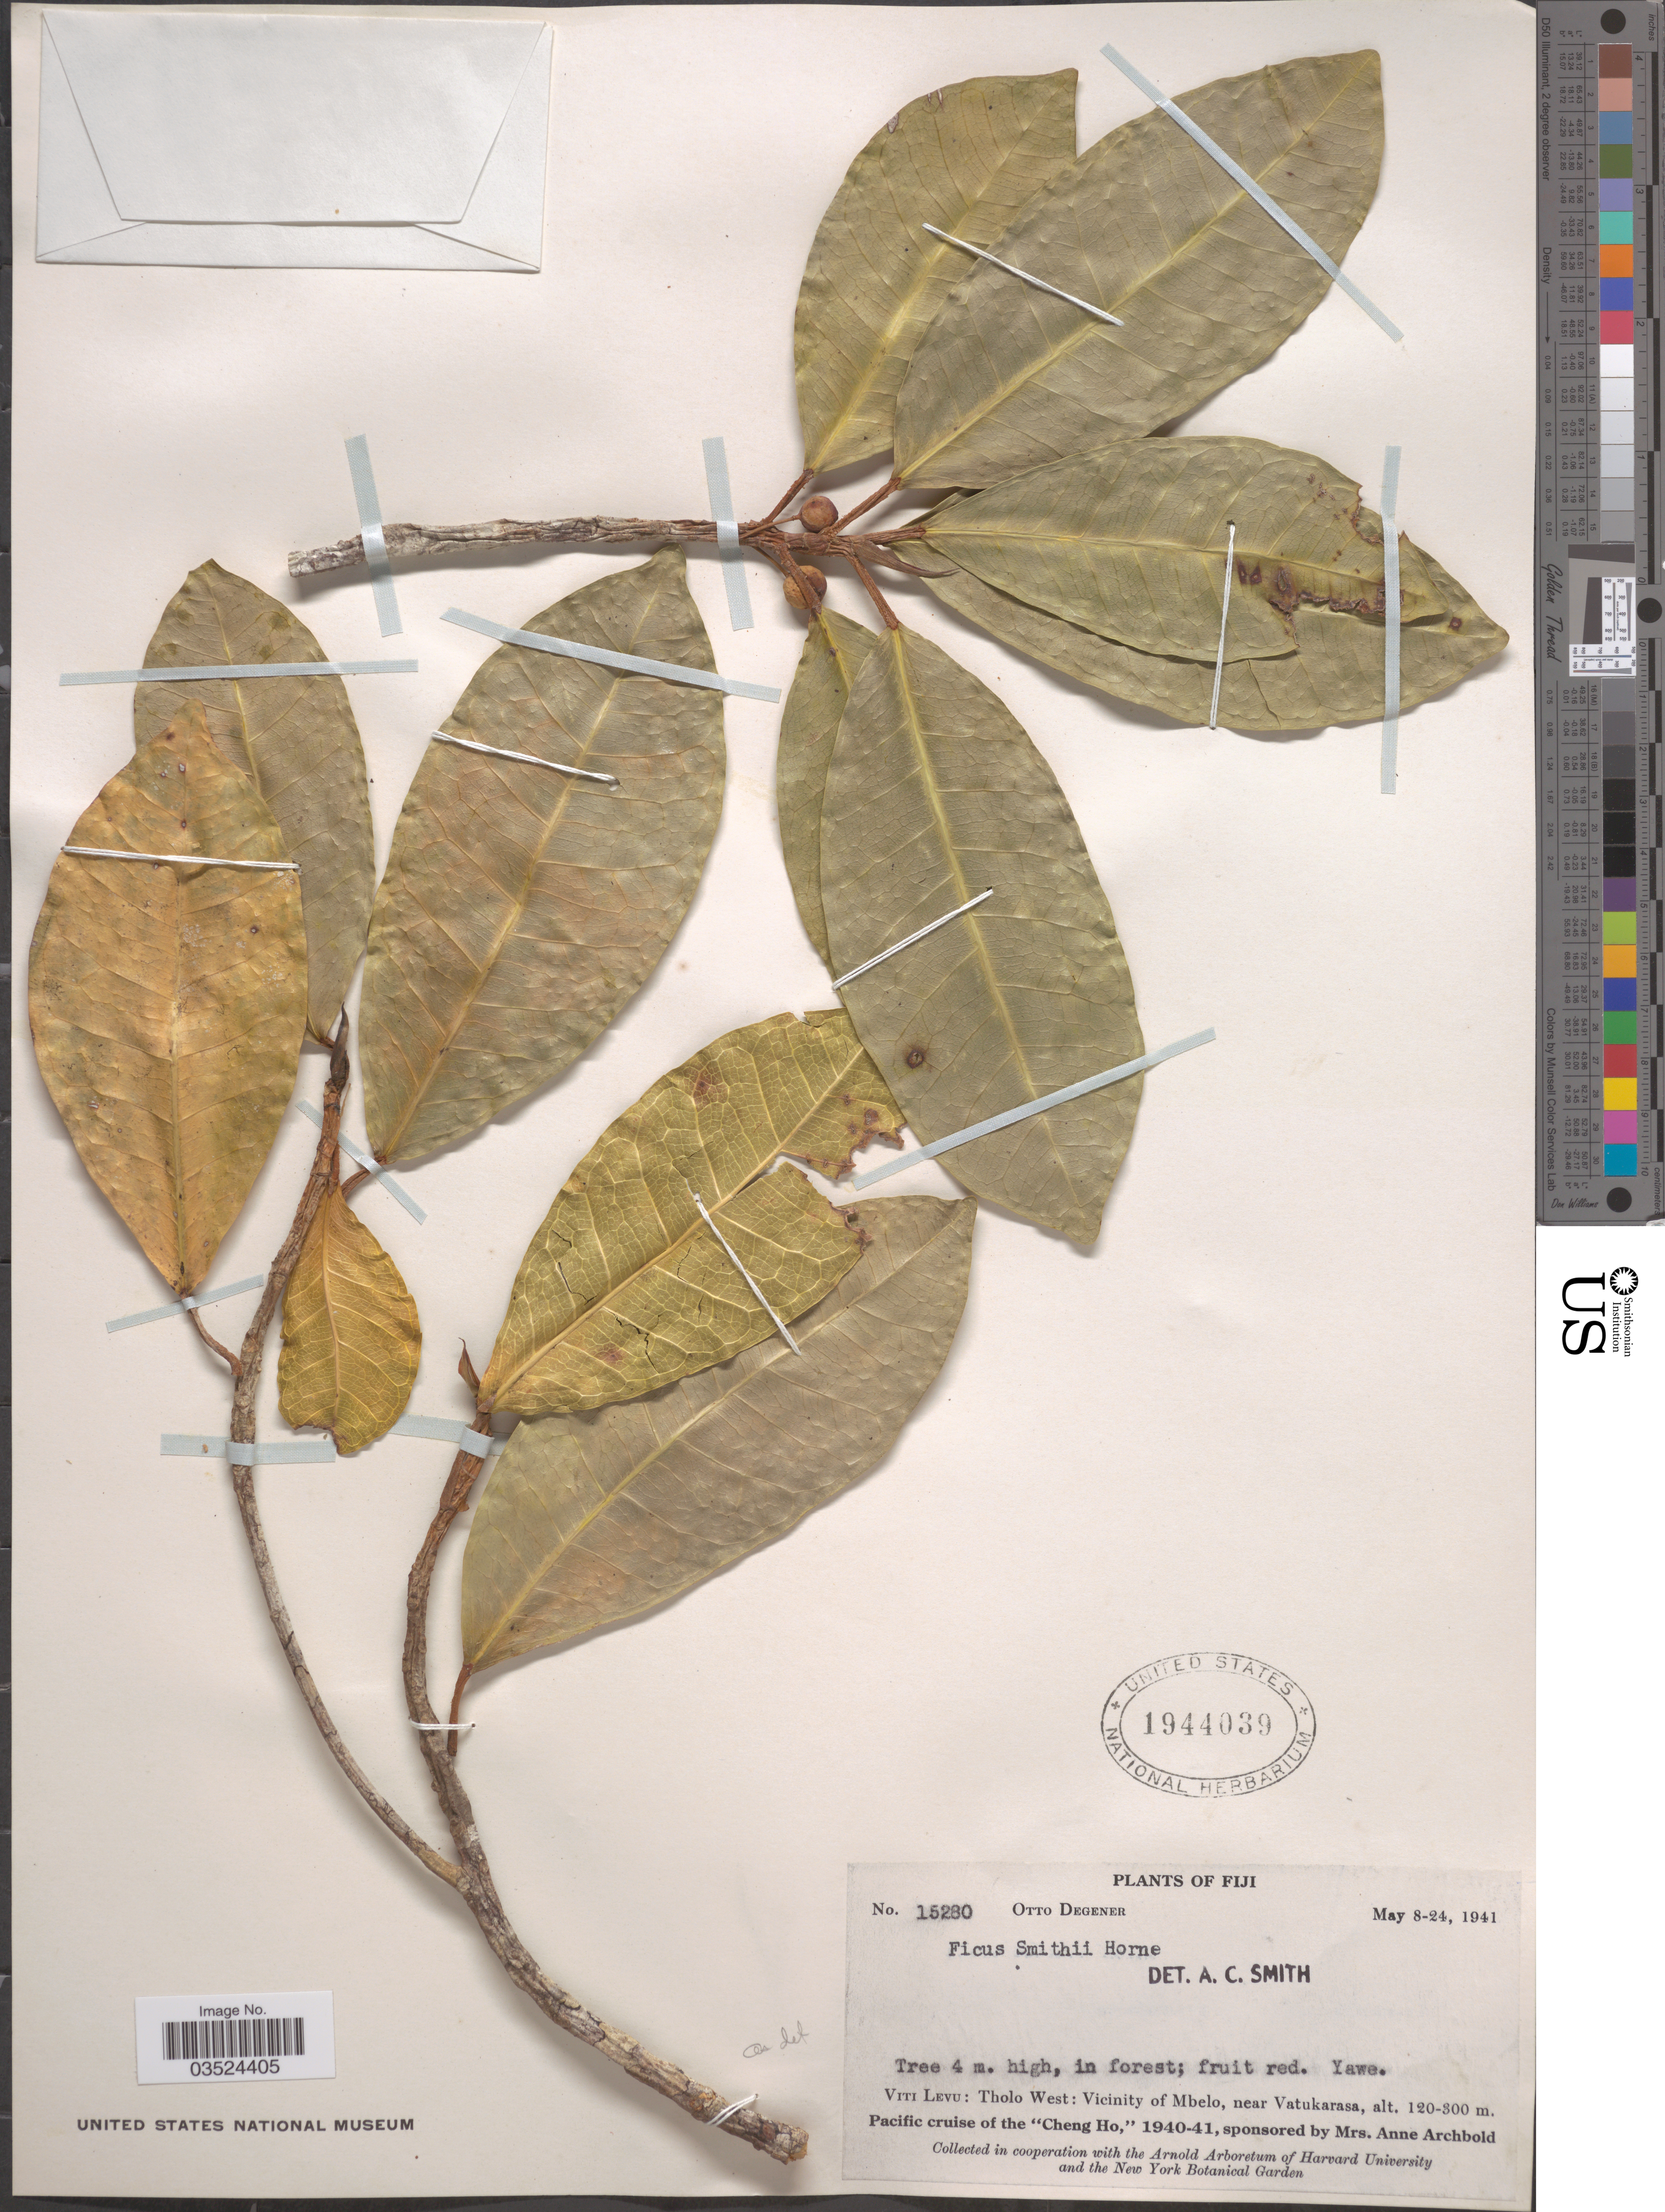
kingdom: Plantae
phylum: Tracheophyta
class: Magnoliopsida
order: Rosales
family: Moraceae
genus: Ficus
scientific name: Ficus smithii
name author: Horne ex Baker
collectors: O. Degener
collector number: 15280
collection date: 1941-05-08/1941-05-24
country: Fiji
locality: Yawe. Viti Levu: Tholo West: Vicinity of Mbelo, near Vatukarasa.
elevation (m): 120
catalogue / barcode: US 1944039